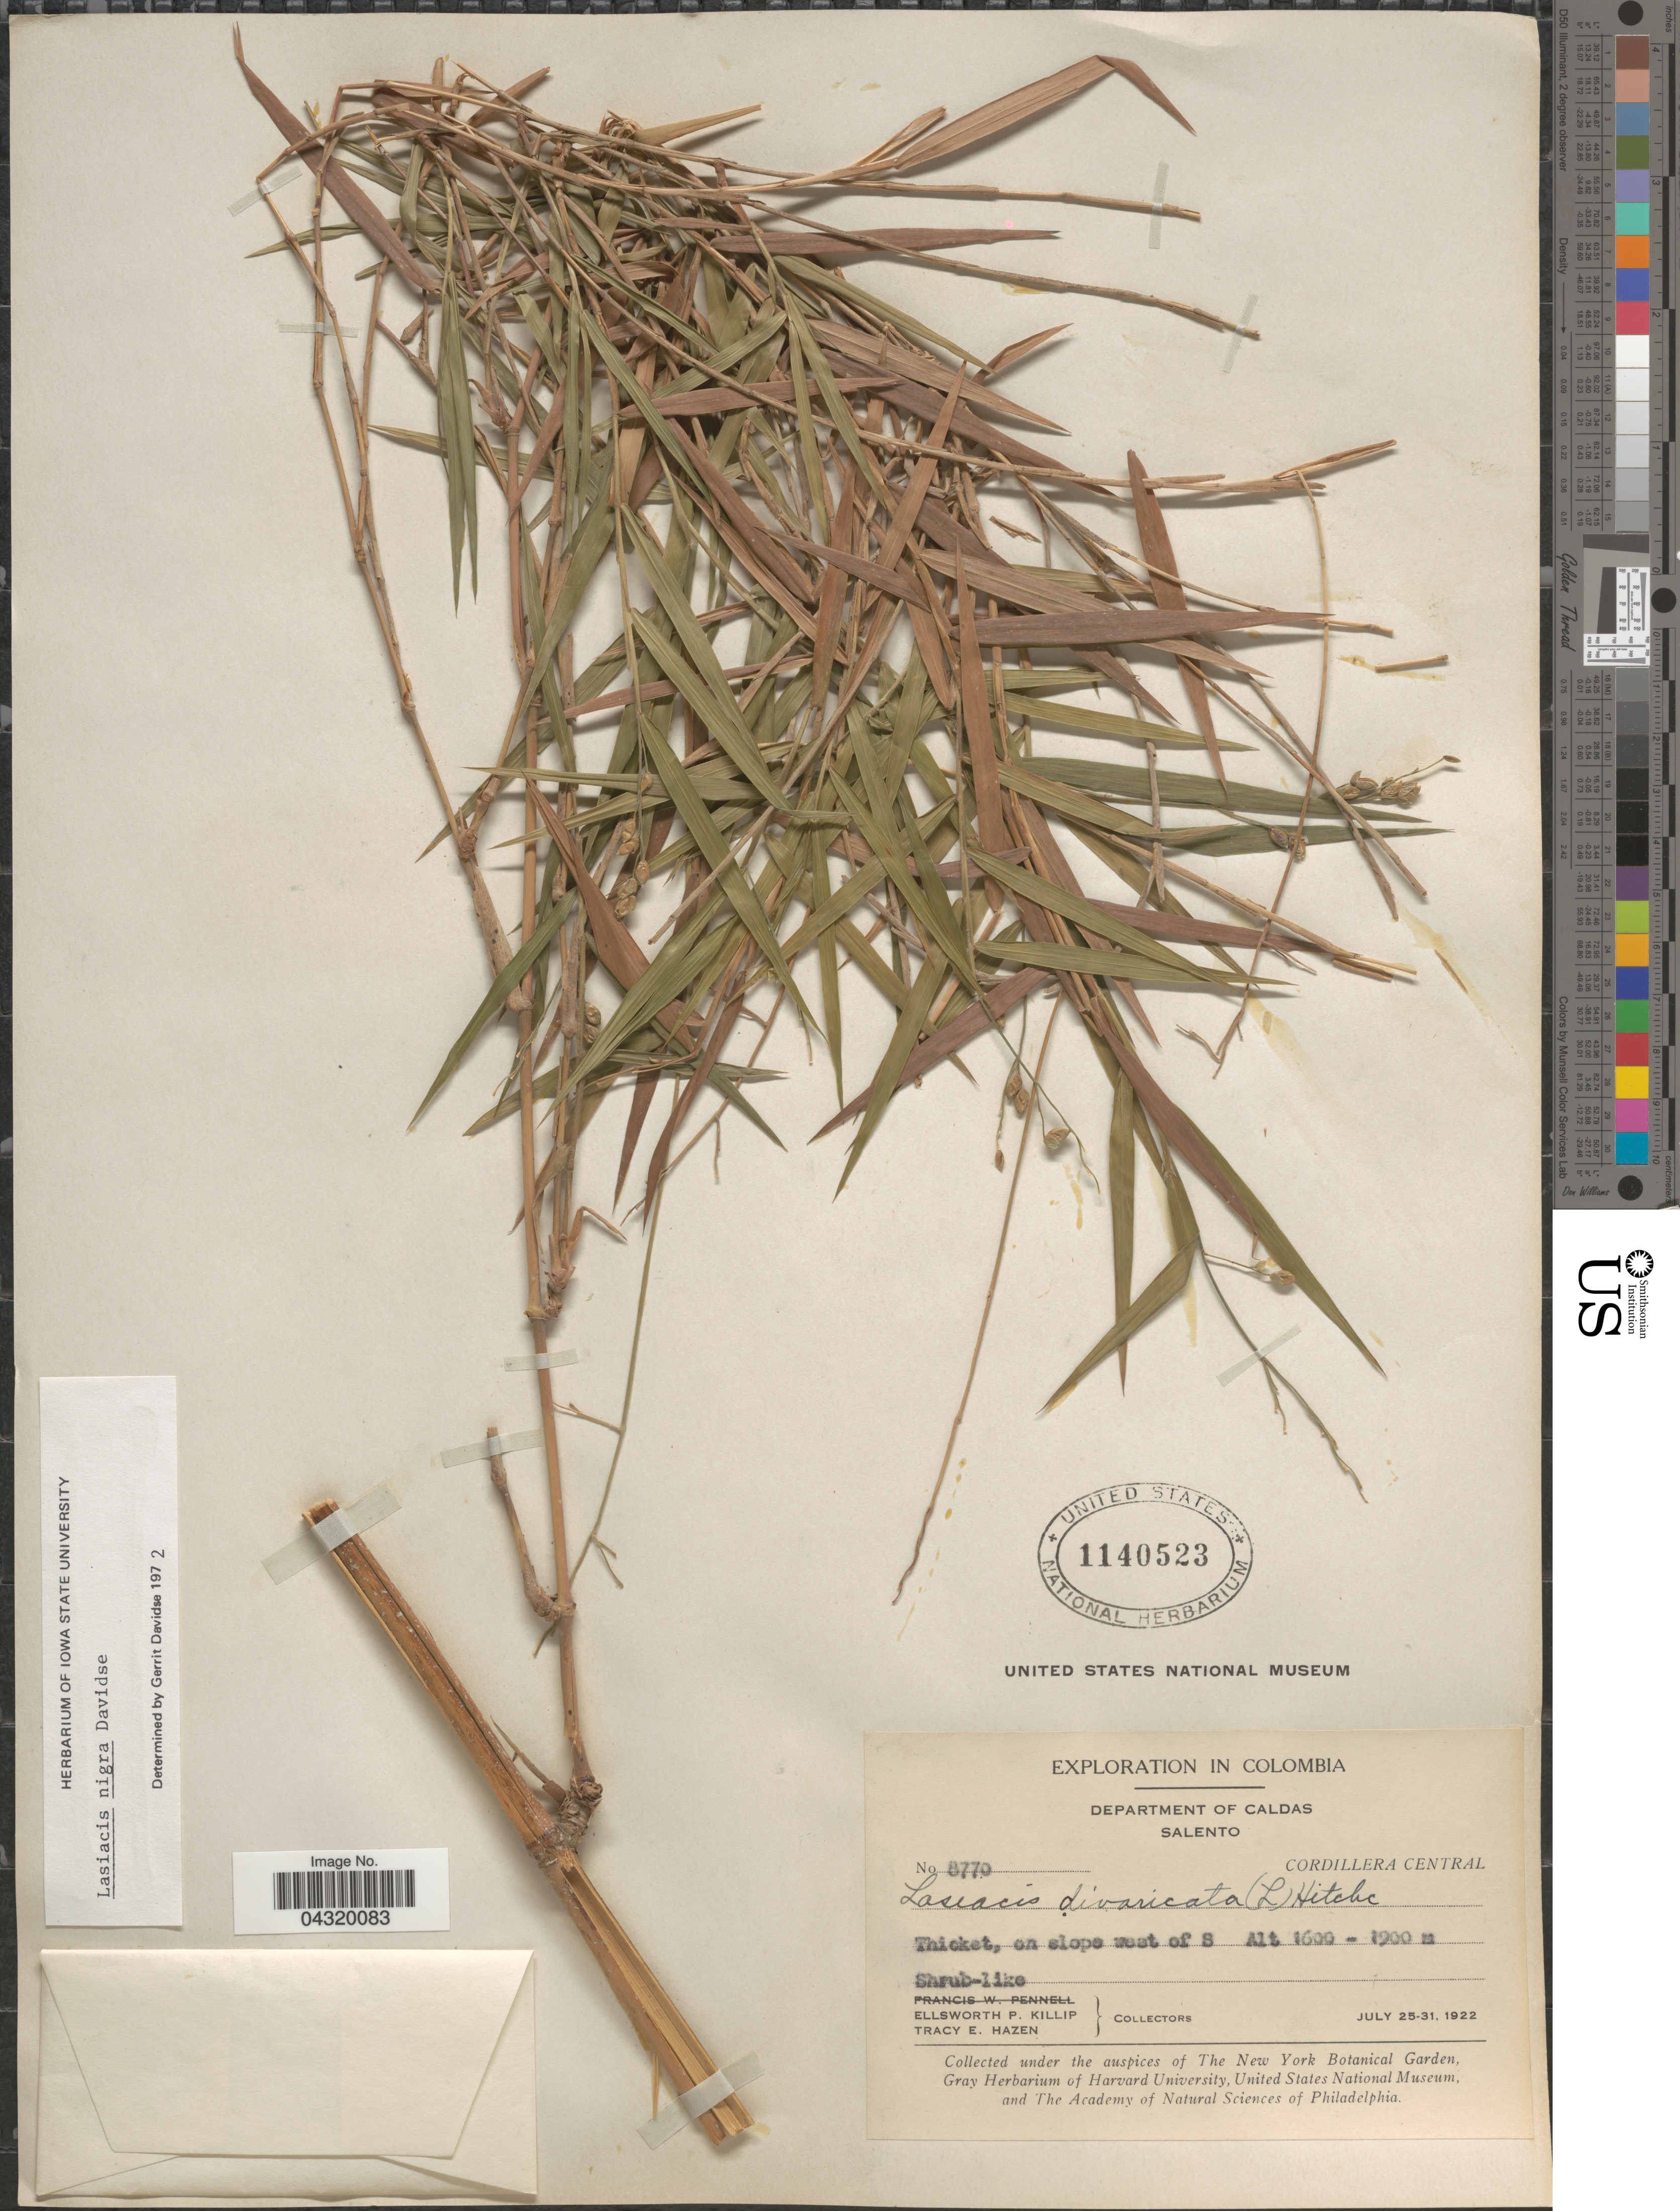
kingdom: Plantae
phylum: Tracheophyta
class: Liliopsida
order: Poales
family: Poaceae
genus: Lasiacis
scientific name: Lasiacis nigra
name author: Davidse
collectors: E. P. Killip & T. E. Hazen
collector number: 8770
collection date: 1922-07-25/1922-07-31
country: Colombia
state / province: Caldas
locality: Exploration in Colombia. Department of Caldas. Salento. Cordillera Central. Thicket, on slope west of S.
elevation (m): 1600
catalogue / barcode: US 1140523